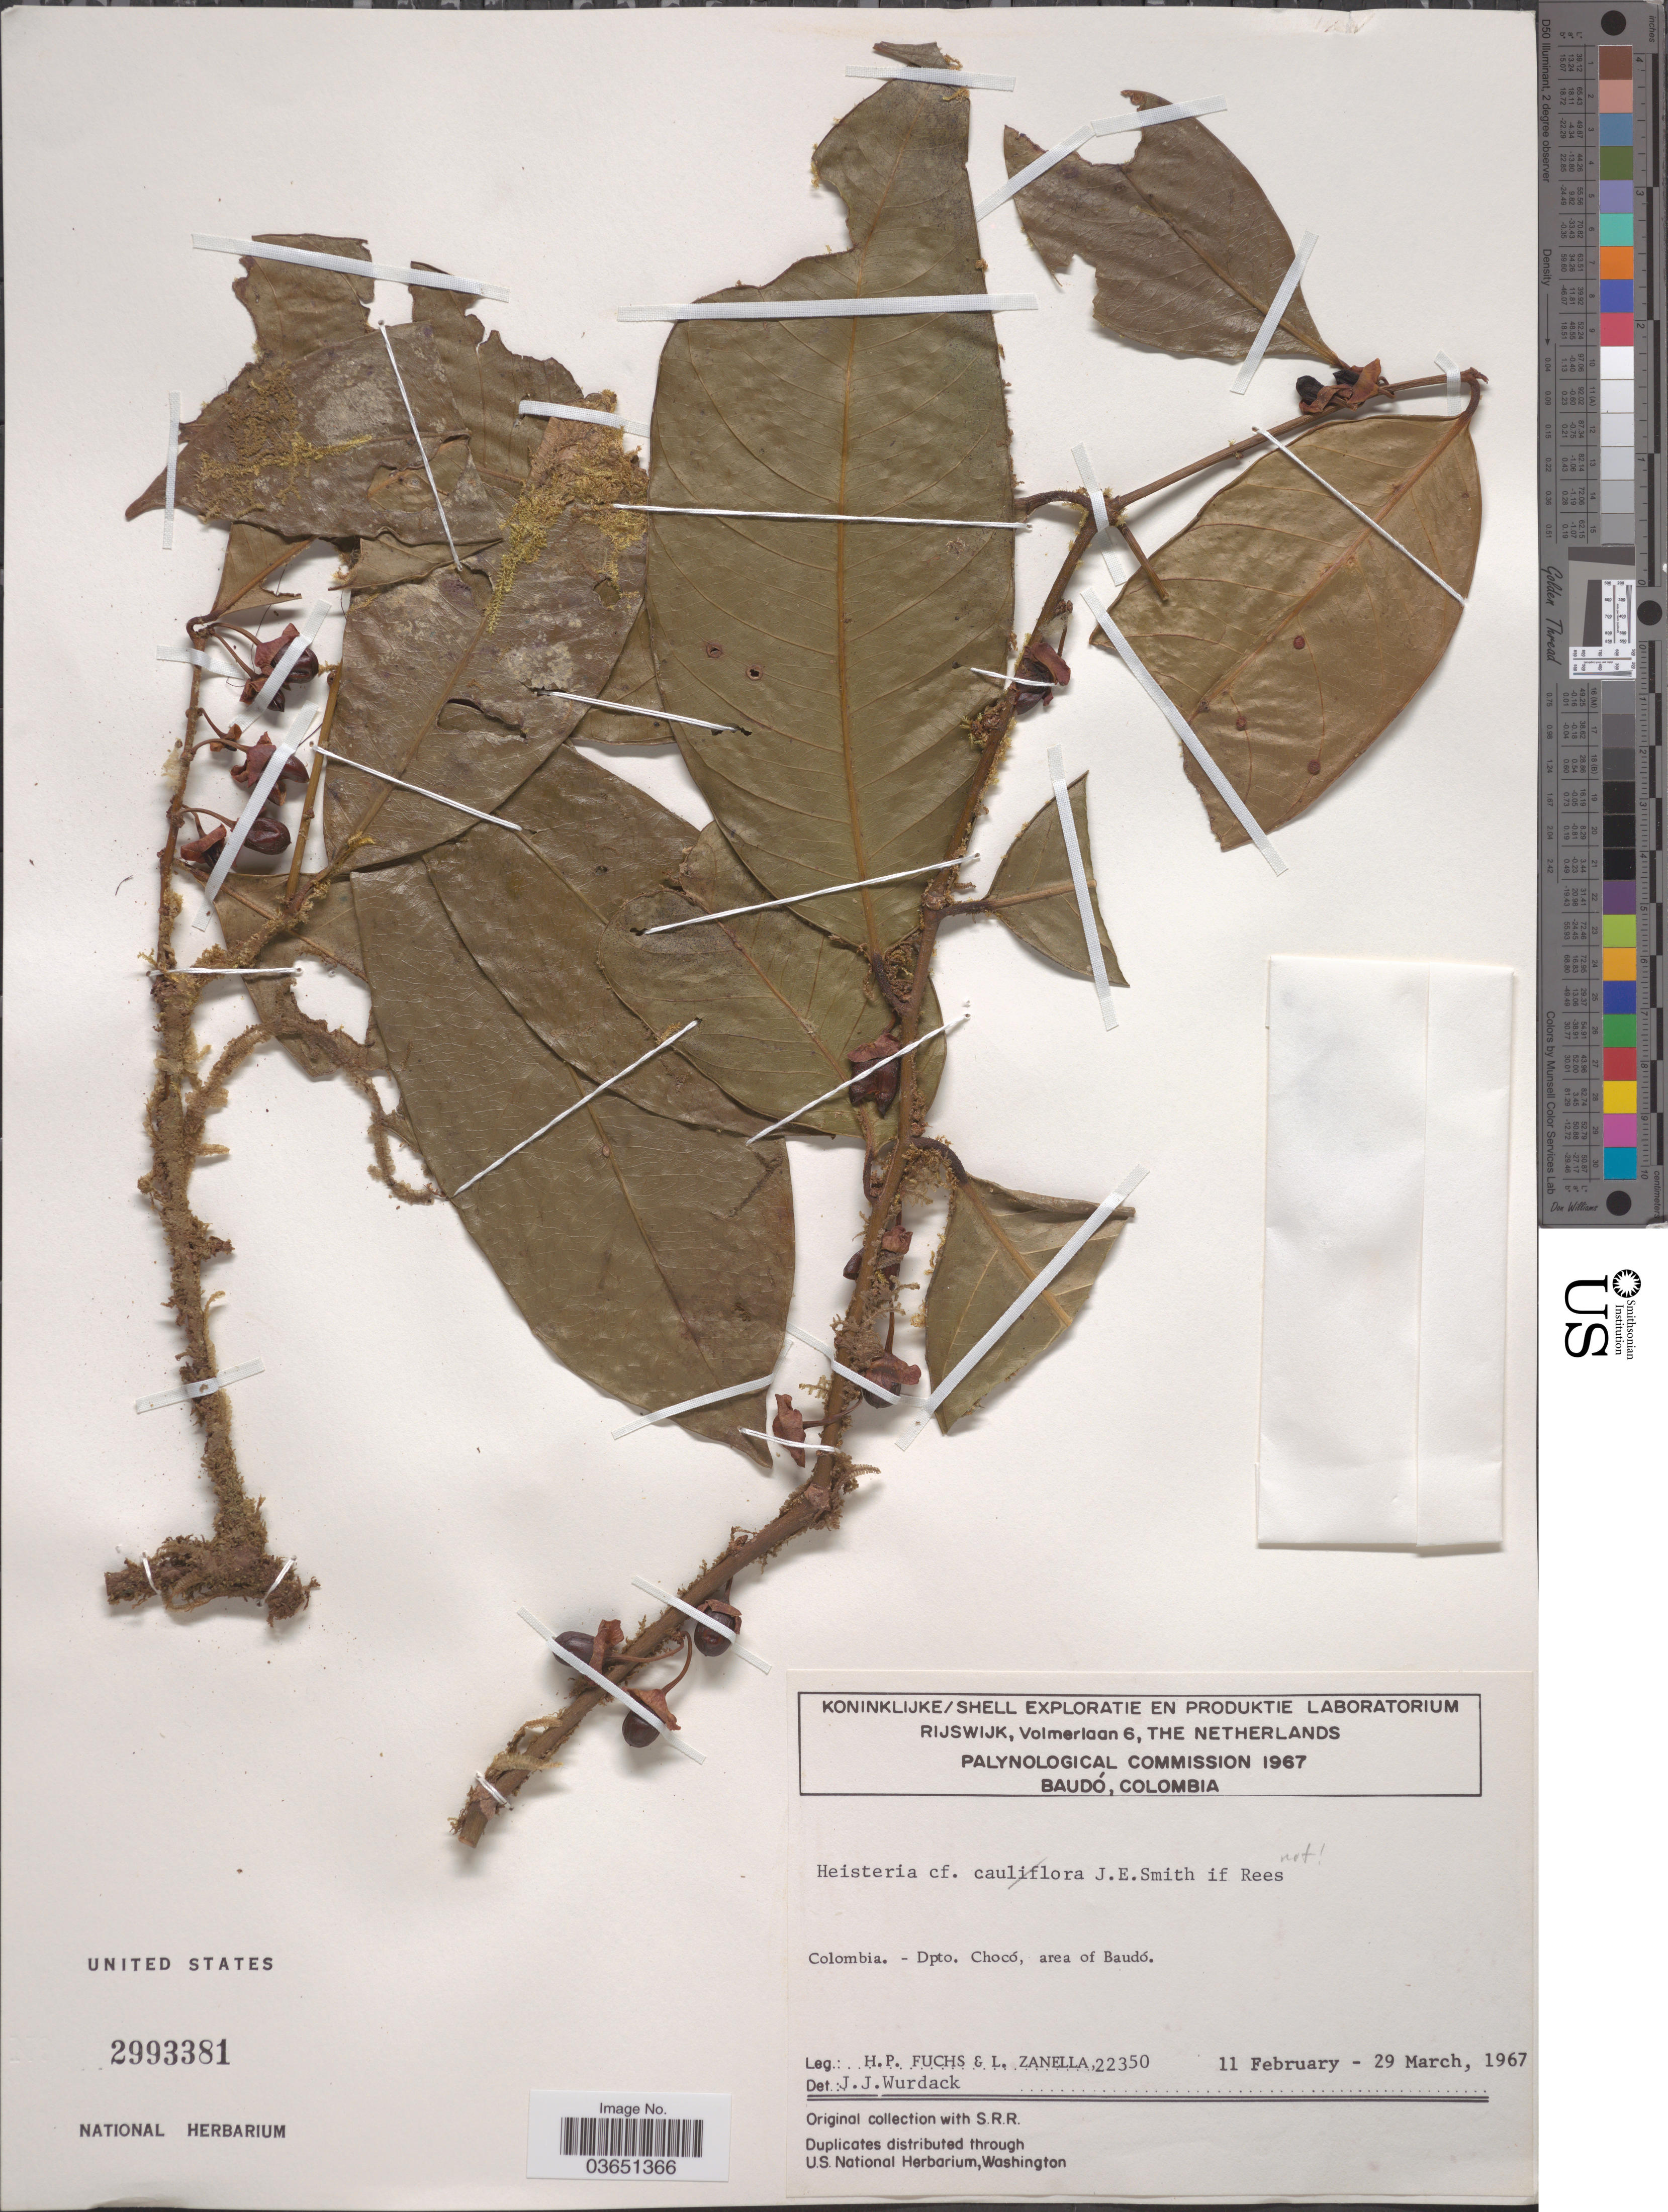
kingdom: Plantae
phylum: Tracheophyta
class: Magnoliopsida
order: Santalales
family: Erythropalaceae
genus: Heisteria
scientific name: Heisteria sp.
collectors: H. P. Fuchs & L. Zanella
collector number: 22350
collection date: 1967-02-11/1967-03-29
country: Colombia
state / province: Chocó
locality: Dpto. Chocó, area of Baudó.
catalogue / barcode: US 2993381